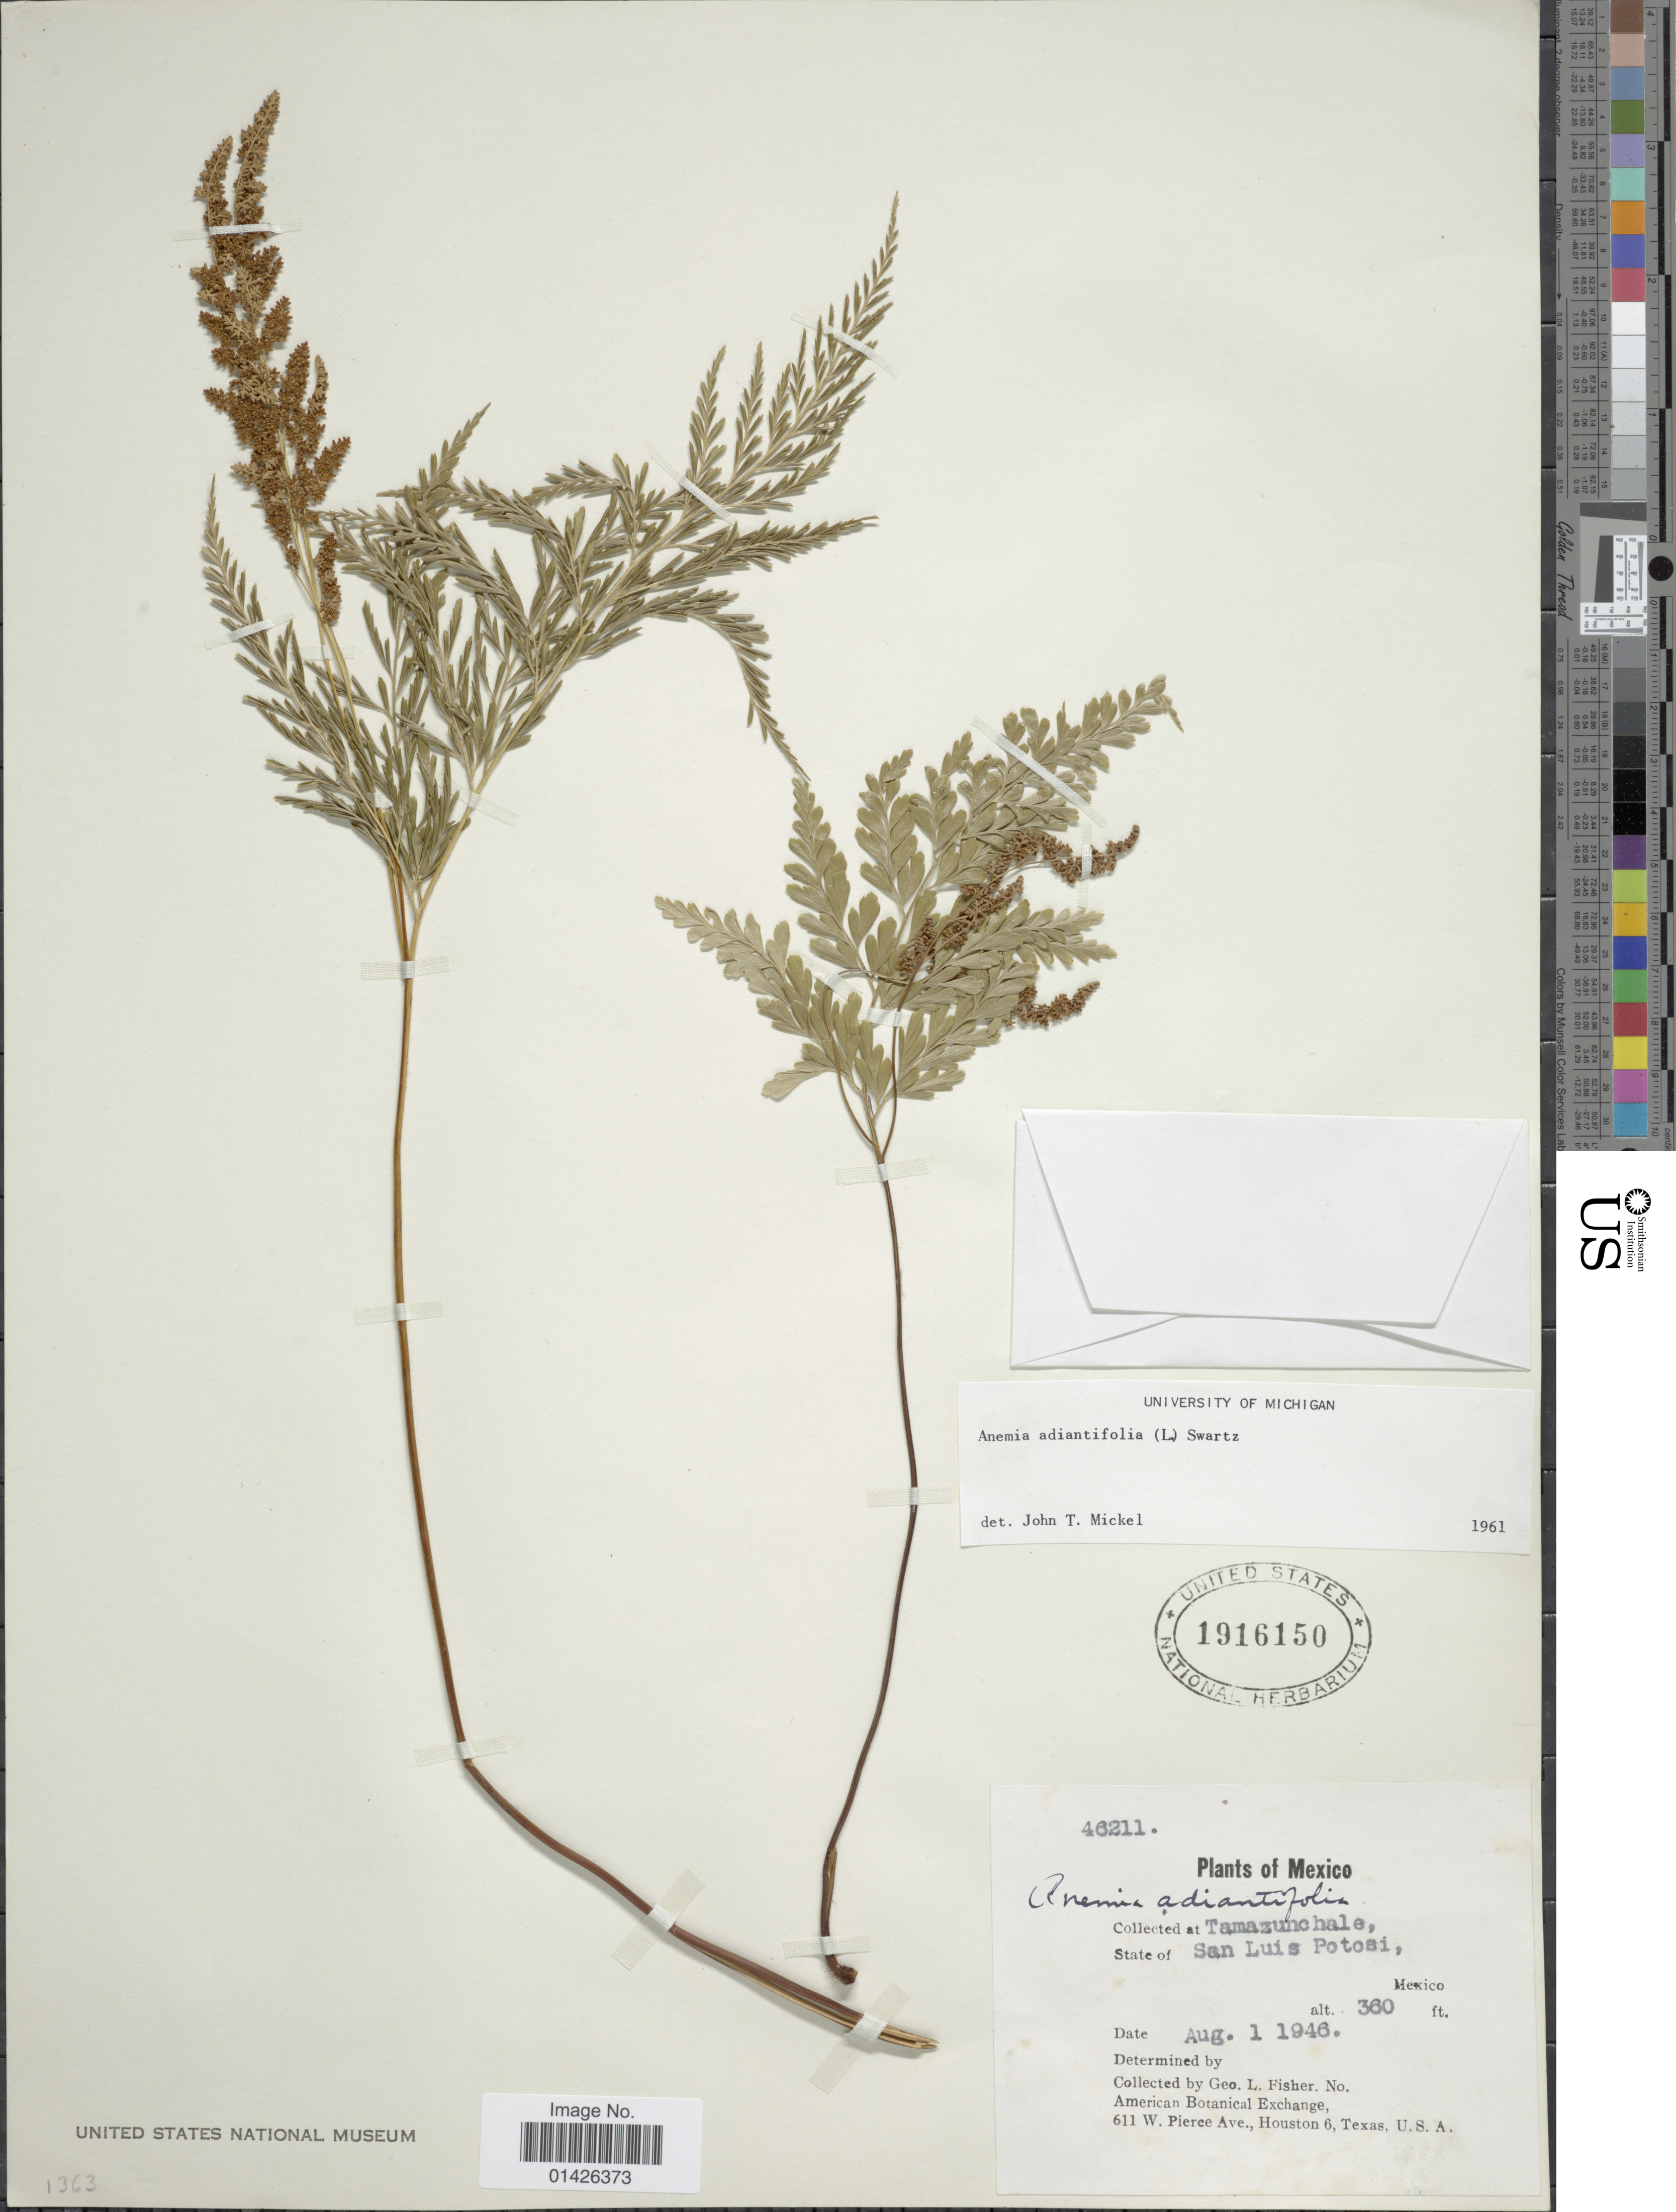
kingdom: Plantae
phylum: Tracheophyta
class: Polypodiopsida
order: Schizaeales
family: Anemiaceae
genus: Anemia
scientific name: Anemia adiantifolia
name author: (L.) Sw.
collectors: G. L. Fisher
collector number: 46211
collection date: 1946-08-01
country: Mexico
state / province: San Luis Potosí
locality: Tamazunchale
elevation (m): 110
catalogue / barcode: US 1916150